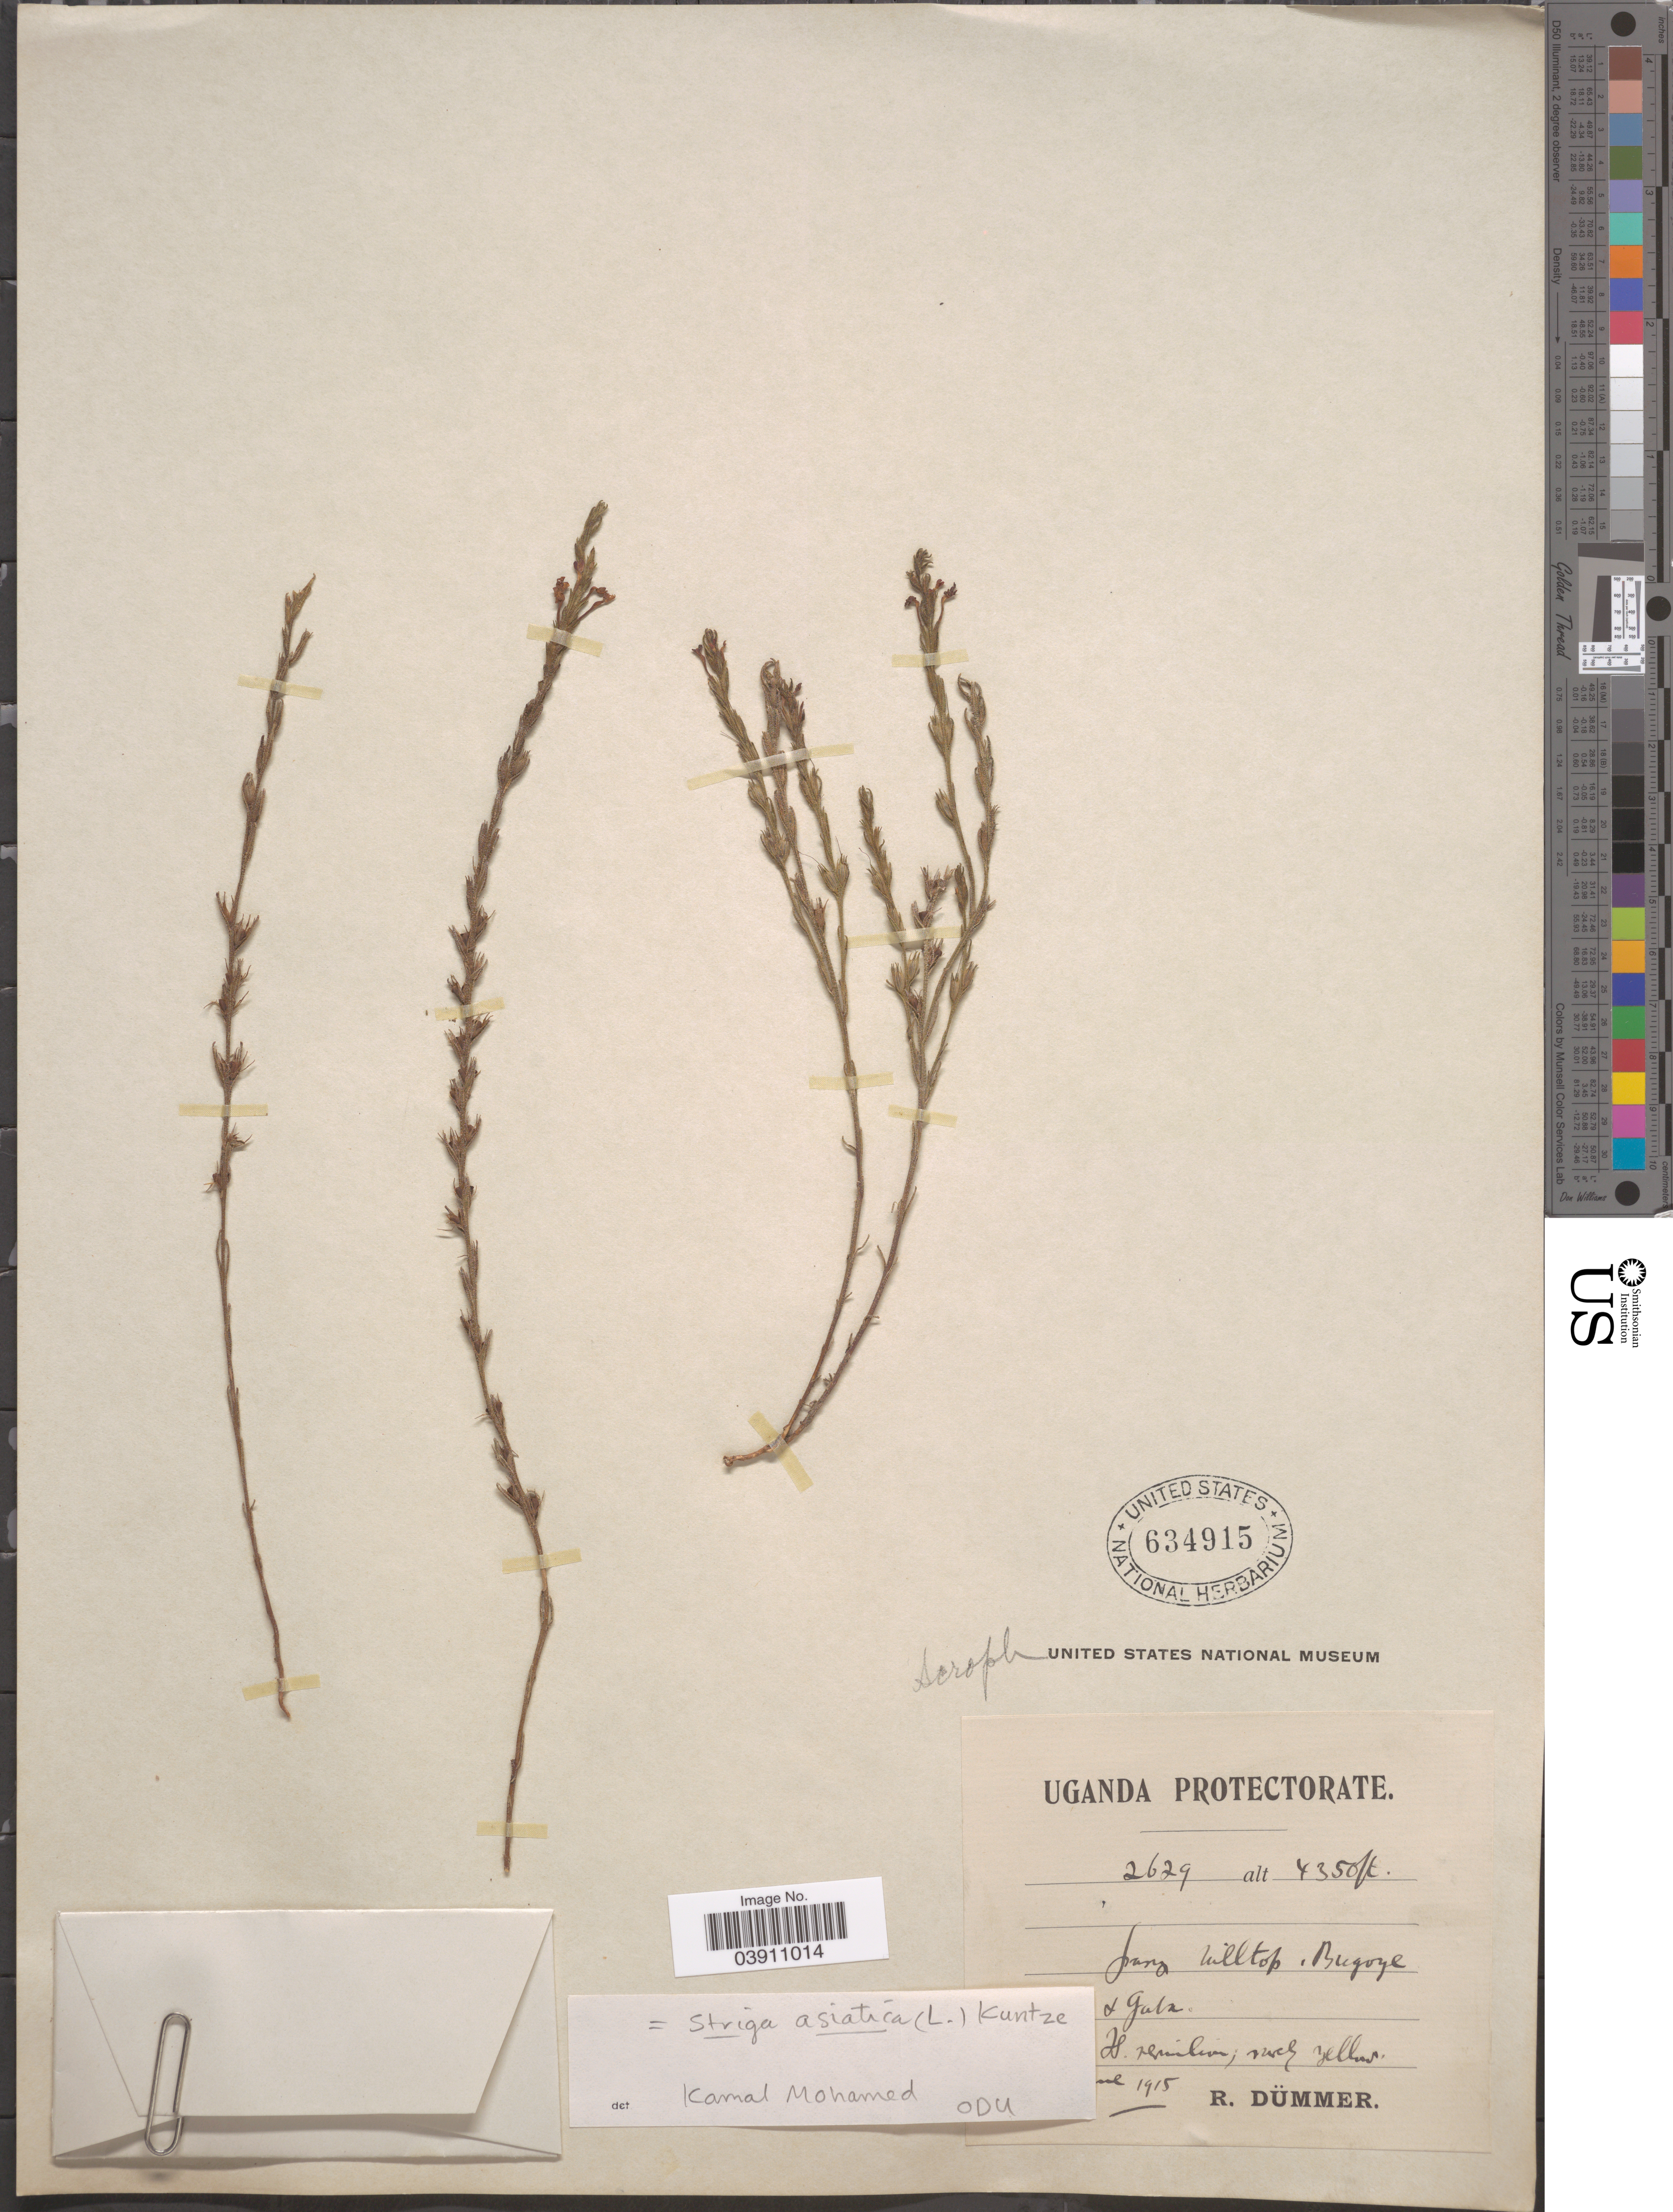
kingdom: Plantae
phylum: Tracheophyta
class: Magnoliopsida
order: Lamiales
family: Orobanchaceae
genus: Striga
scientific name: Striga lutea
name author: Lour.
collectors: R. A. Dümmer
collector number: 2629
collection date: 1915-06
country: Uganda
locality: Uganda Protectorate. Fana hilltop, Bugoye + Gala.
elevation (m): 1326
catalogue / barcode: US 634915